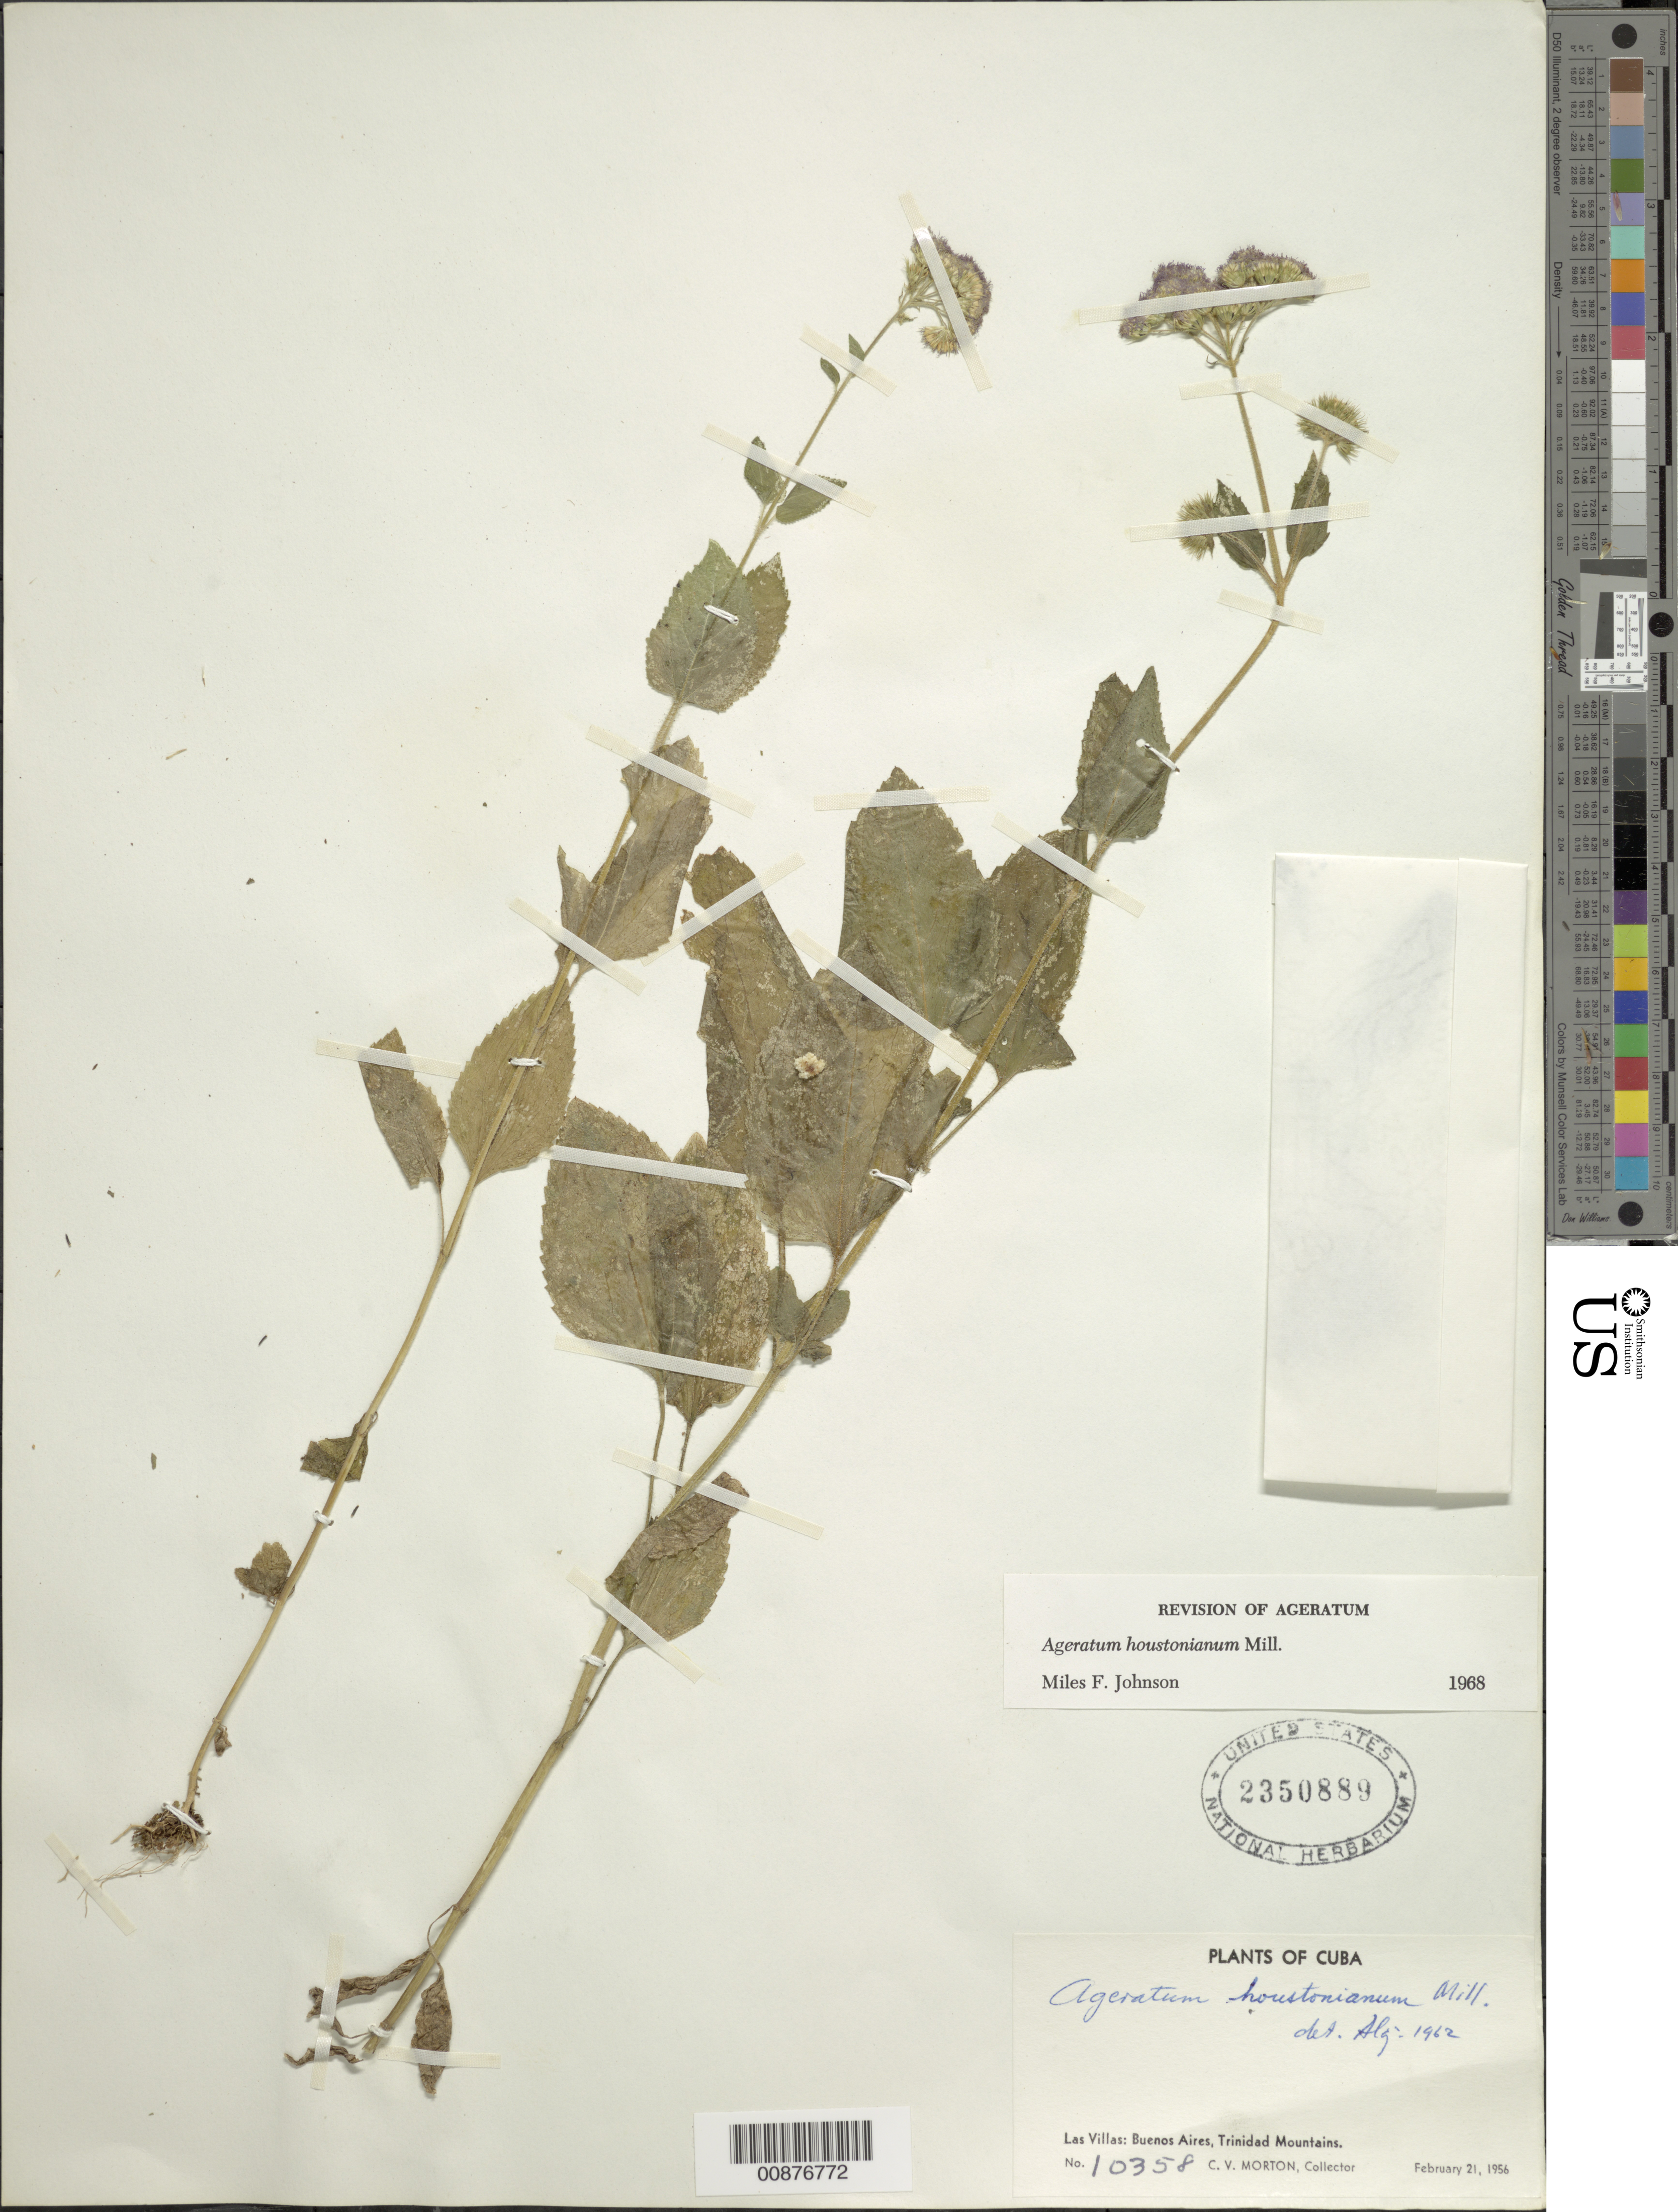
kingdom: Plantae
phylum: Tracheophyta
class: Magnoliopsida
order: Asterales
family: Asteraceae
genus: Ageratum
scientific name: Ageratum houstonianum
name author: Mill.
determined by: Liogier, Alain H.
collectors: C. V. Morton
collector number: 10358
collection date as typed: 21 Feb 1956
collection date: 1956-02-21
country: Cuba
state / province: Las Villas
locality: Buenos Aires, Trinidad Mountains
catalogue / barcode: US 2350889